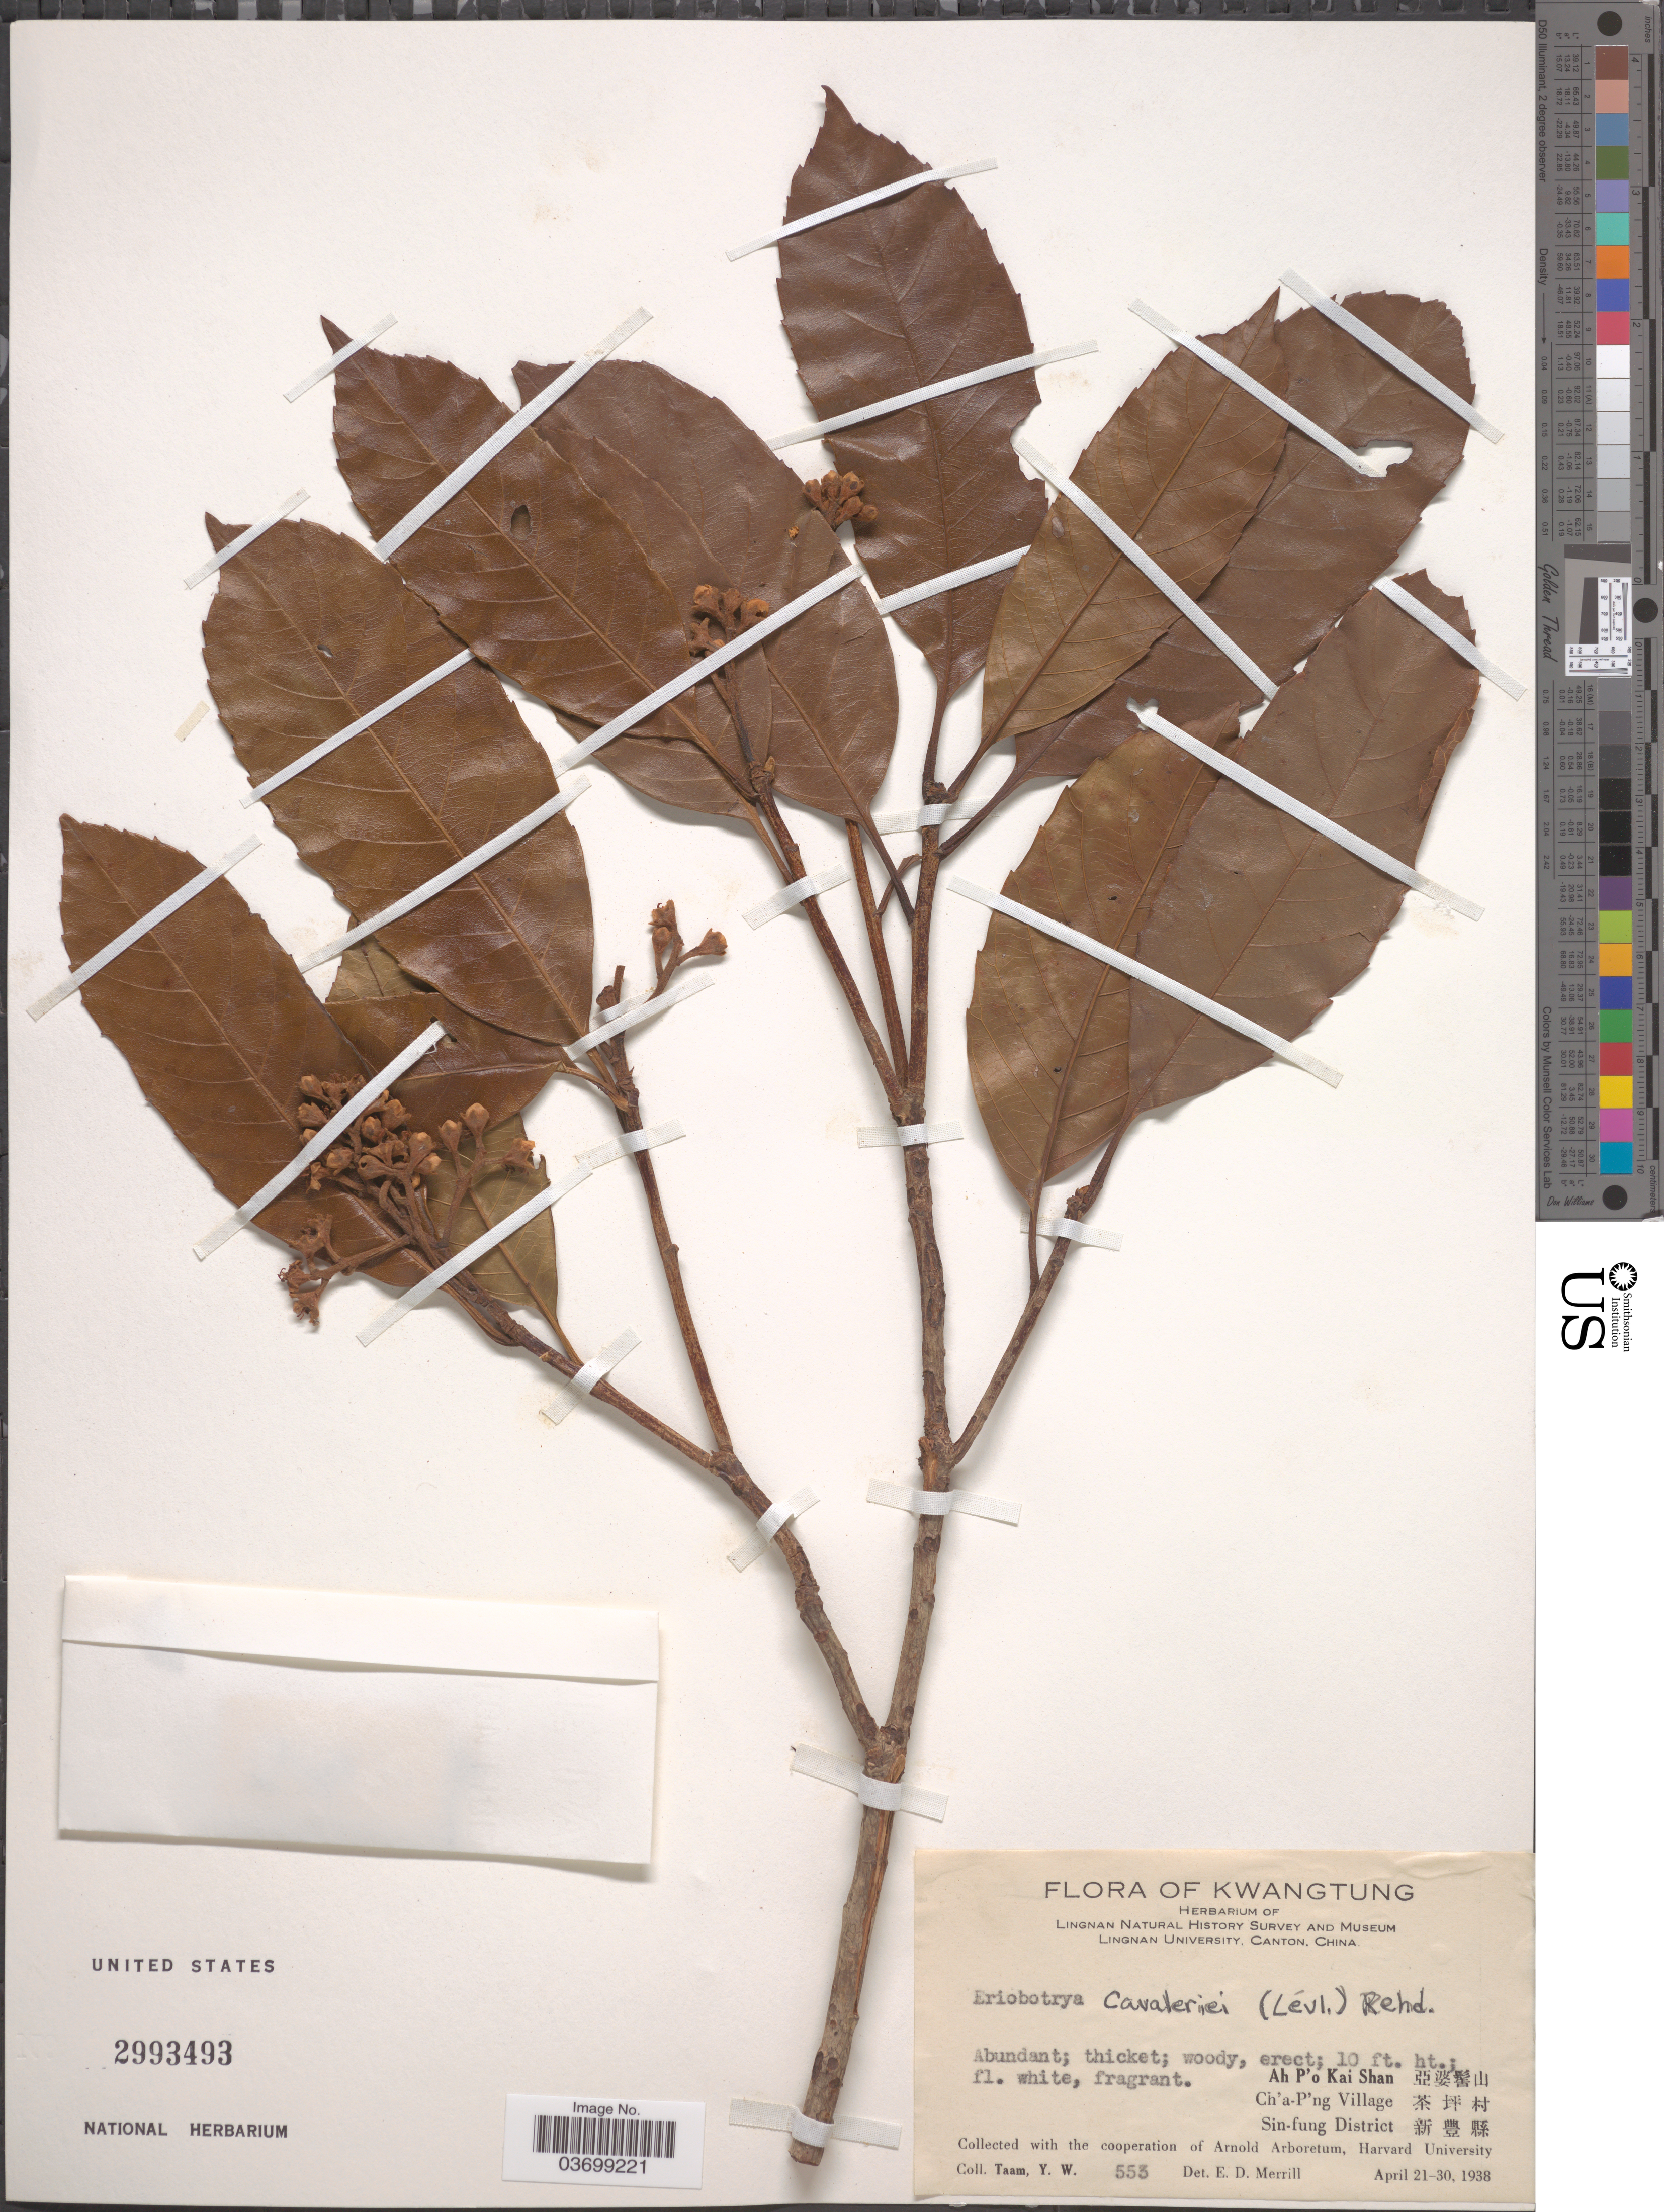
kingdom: Plantae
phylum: Tracheophyta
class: Magnoliopsida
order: Rosales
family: Rosaceae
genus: Rhaphiolepis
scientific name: Rhaphiolepis cavaleriei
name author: (H. Lév.) B.B. Liu & J. Wen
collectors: Y. W. Taam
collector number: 553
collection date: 1938-04-21/1938-04-30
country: China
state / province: Guangdong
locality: Kwangtung. Ah P'o Kai Shan X. Ch'a-P'ing Village X. Sin-fung District X.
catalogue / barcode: US 2993493